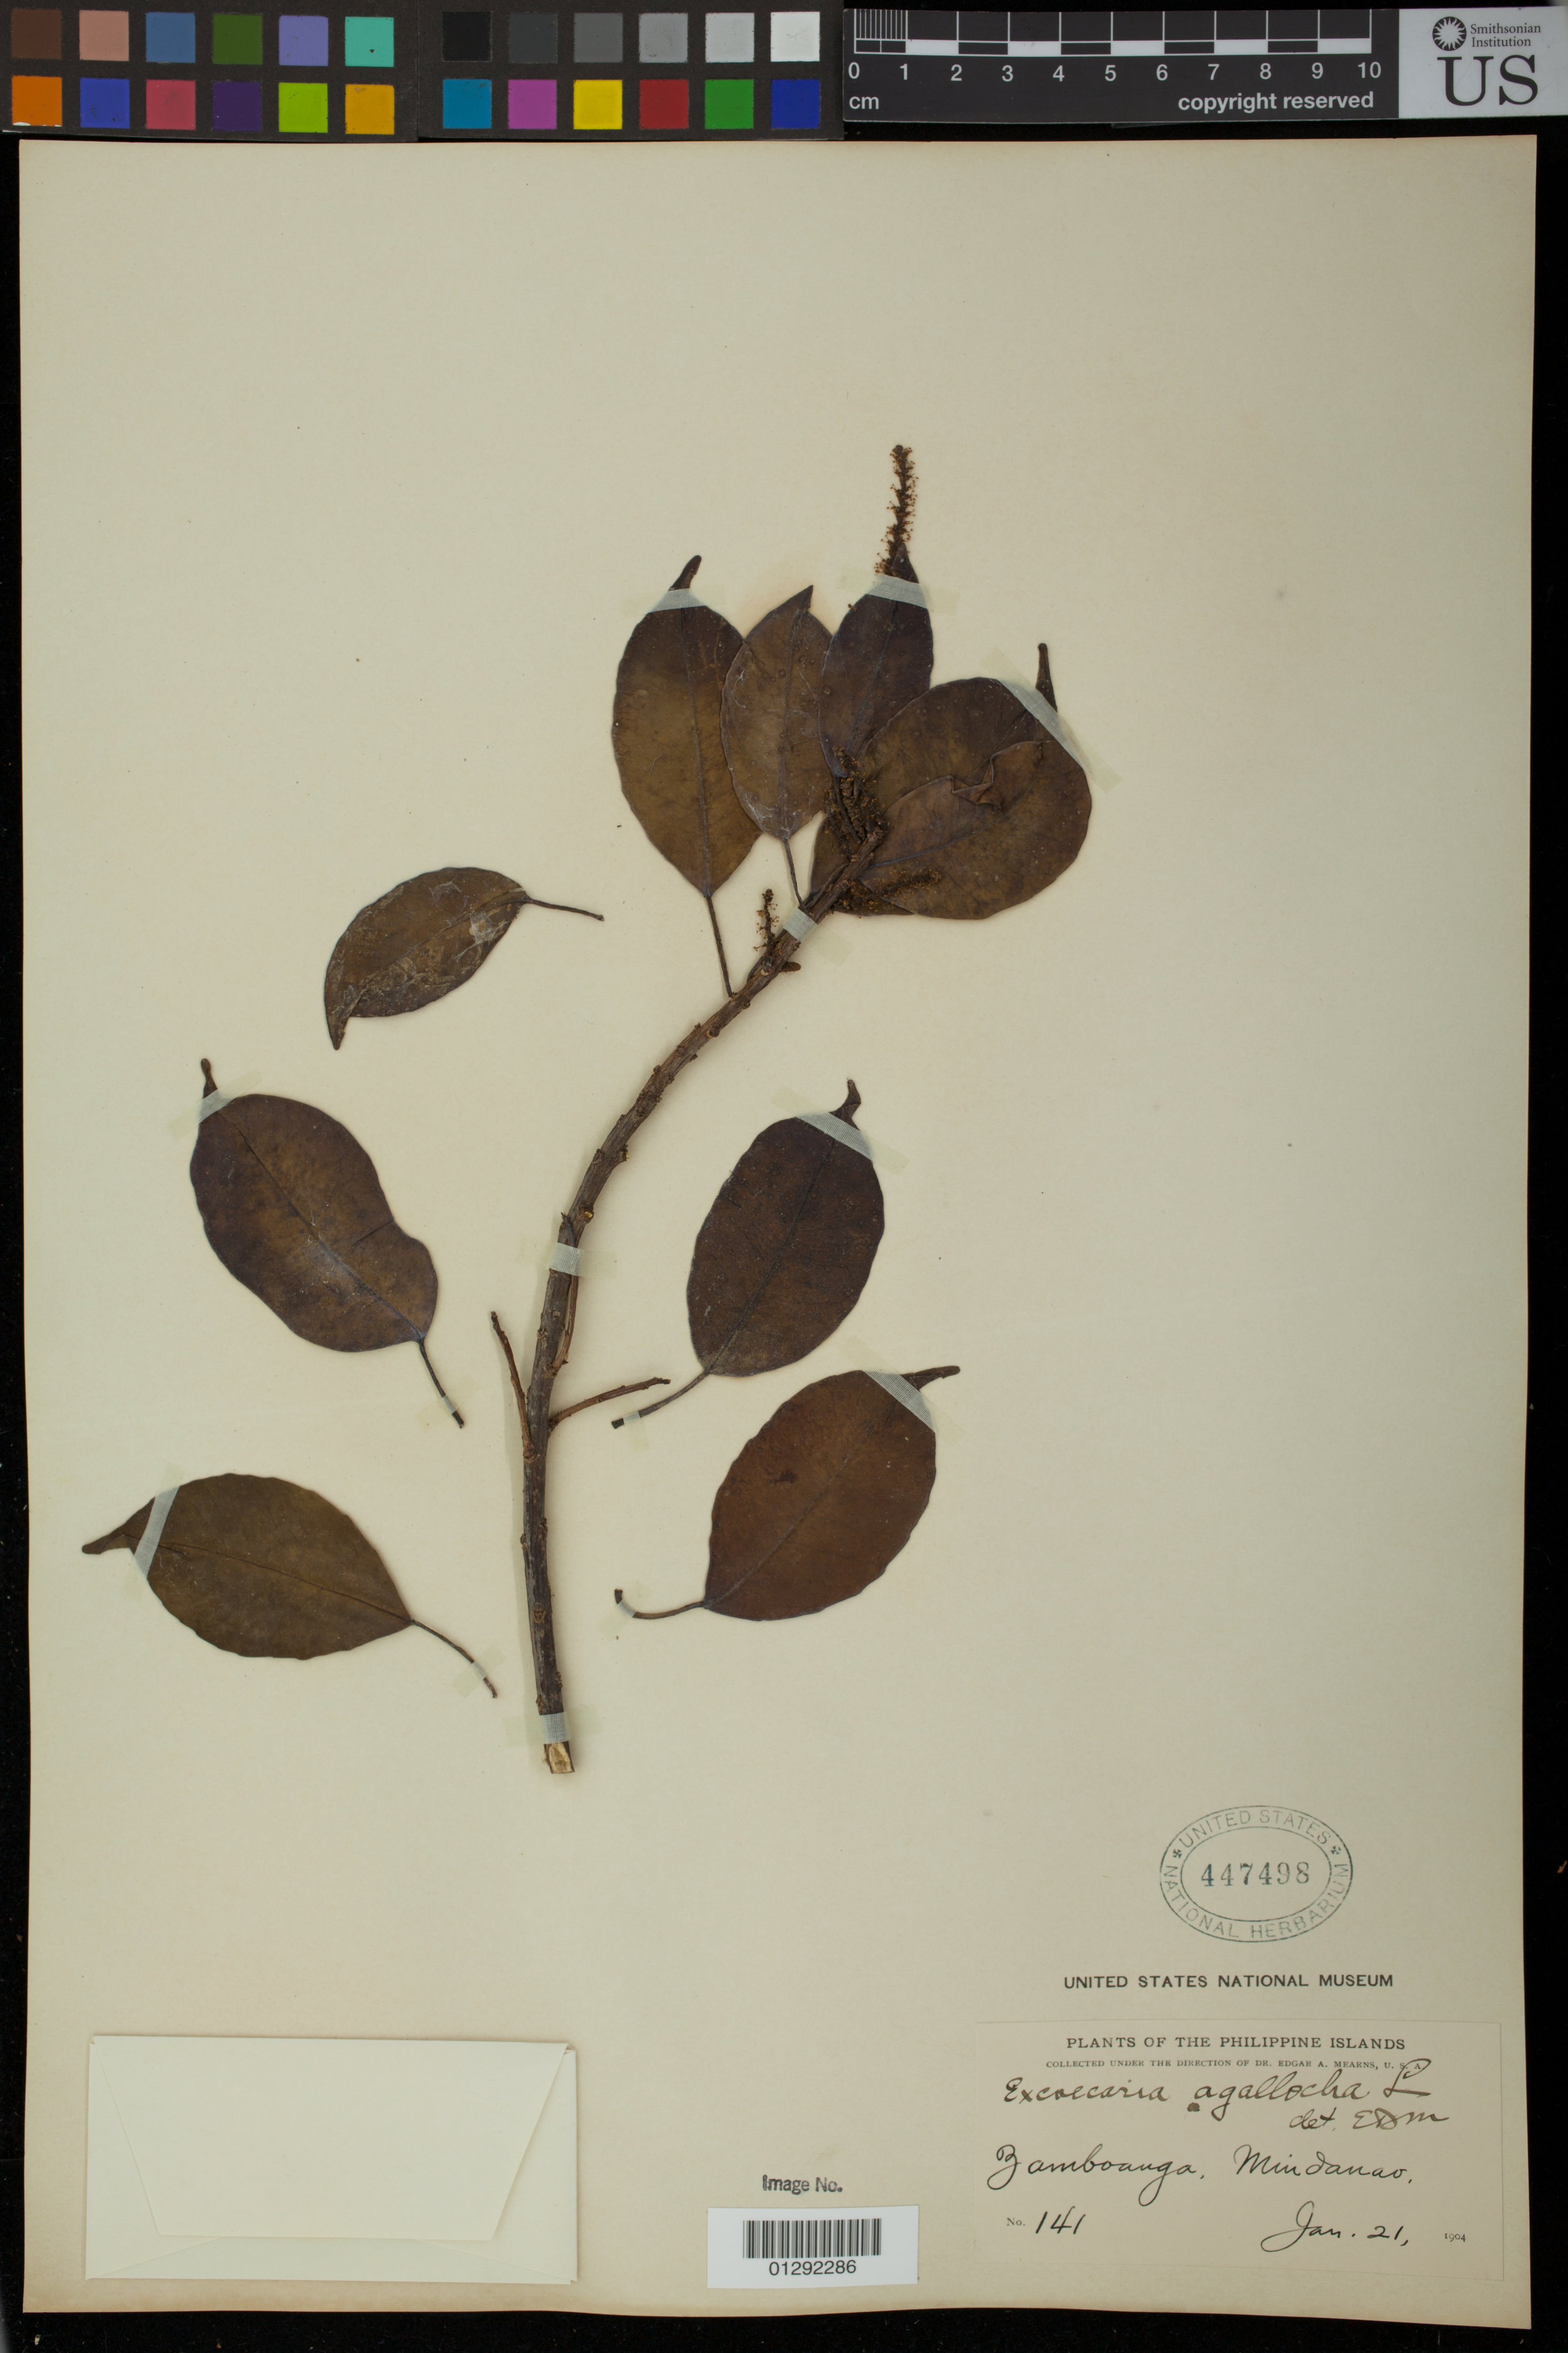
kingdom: Plantae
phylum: Tracheophyta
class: Magnoliopsida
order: Malpighiales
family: Euphorbiaceae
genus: Excoecaria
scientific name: Excoecaria agallocha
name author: L.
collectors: E. A. Mearns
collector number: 141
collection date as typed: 1/21/1904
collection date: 1904-01-21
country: Philippines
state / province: Zamboanga Peninsula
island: Mindanao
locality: Zamboanga, Mindanao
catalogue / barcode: US 447498